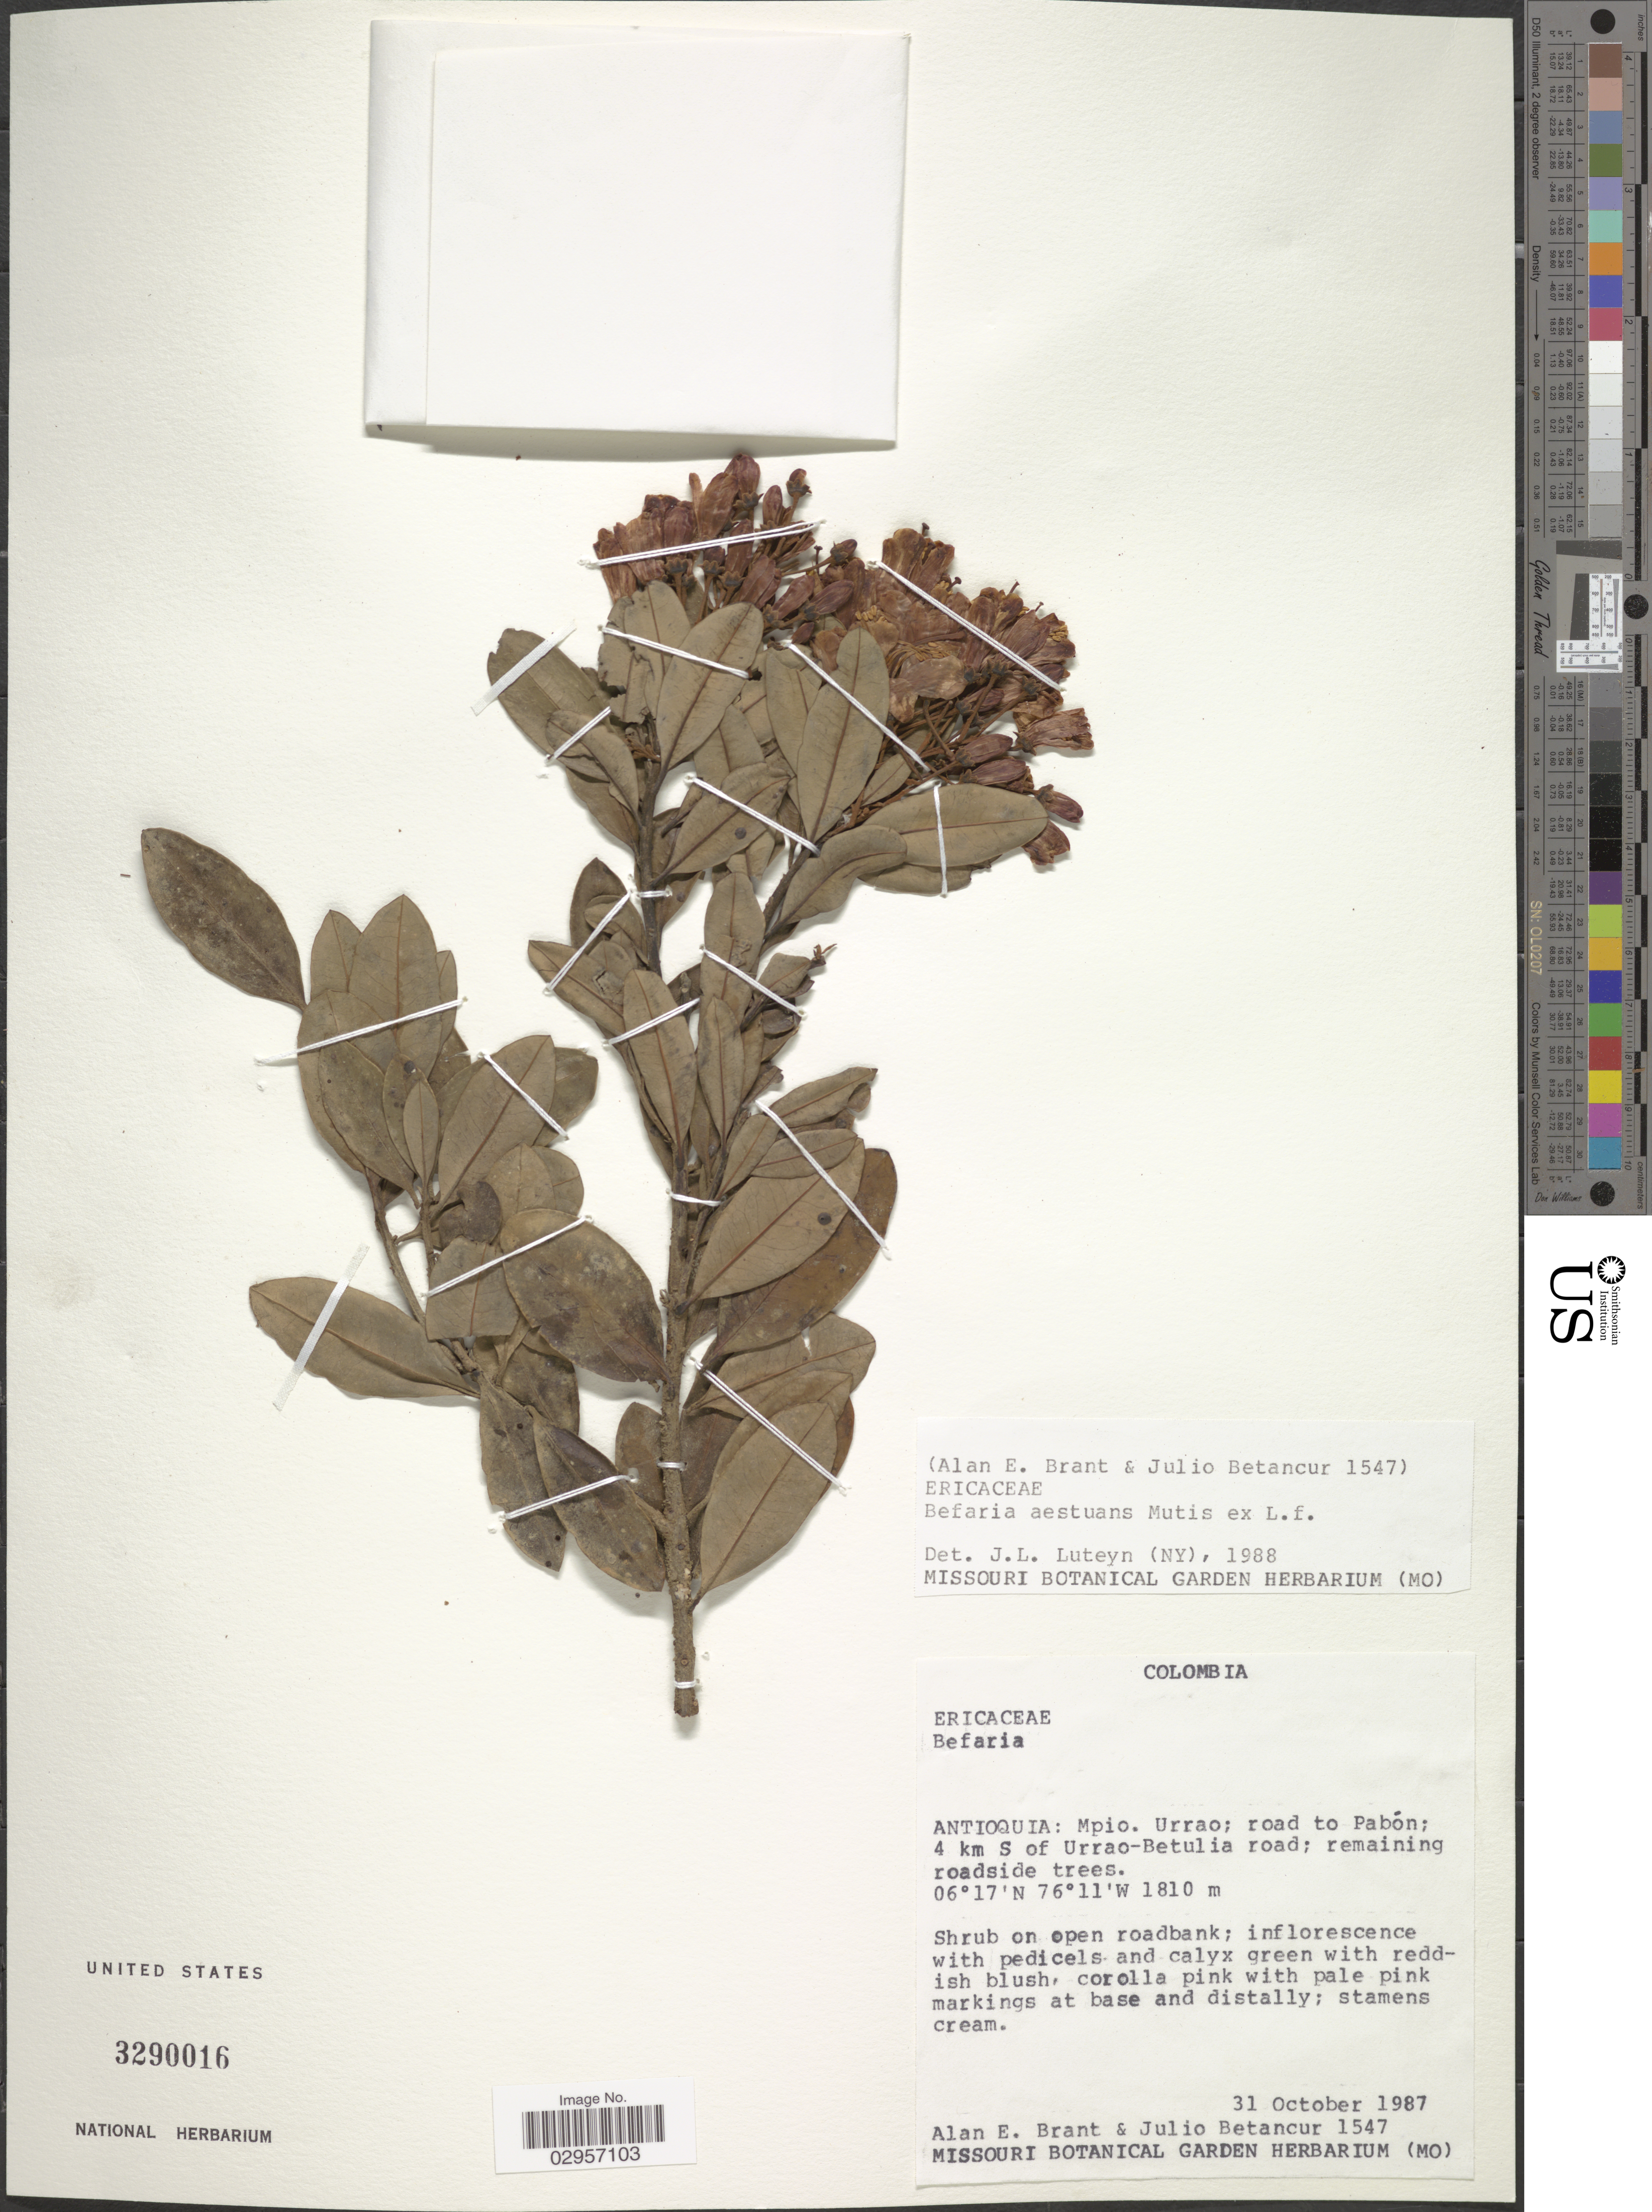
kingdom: Plantae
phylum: Tracheophyta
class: Magnoliopsida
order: Ericales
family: Ericaceae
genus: Befaria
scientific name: Befaria aestuans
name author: Mutis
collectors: A. Brant & J. Betancur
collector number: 1547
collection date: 1987-10-31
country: Colombia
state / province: Antioquia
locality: Antioquia: Mpio. Urrao; road to Pabón; 4 km S of Urrao-Betulia road.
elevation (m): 1810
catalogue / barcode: US 3290016